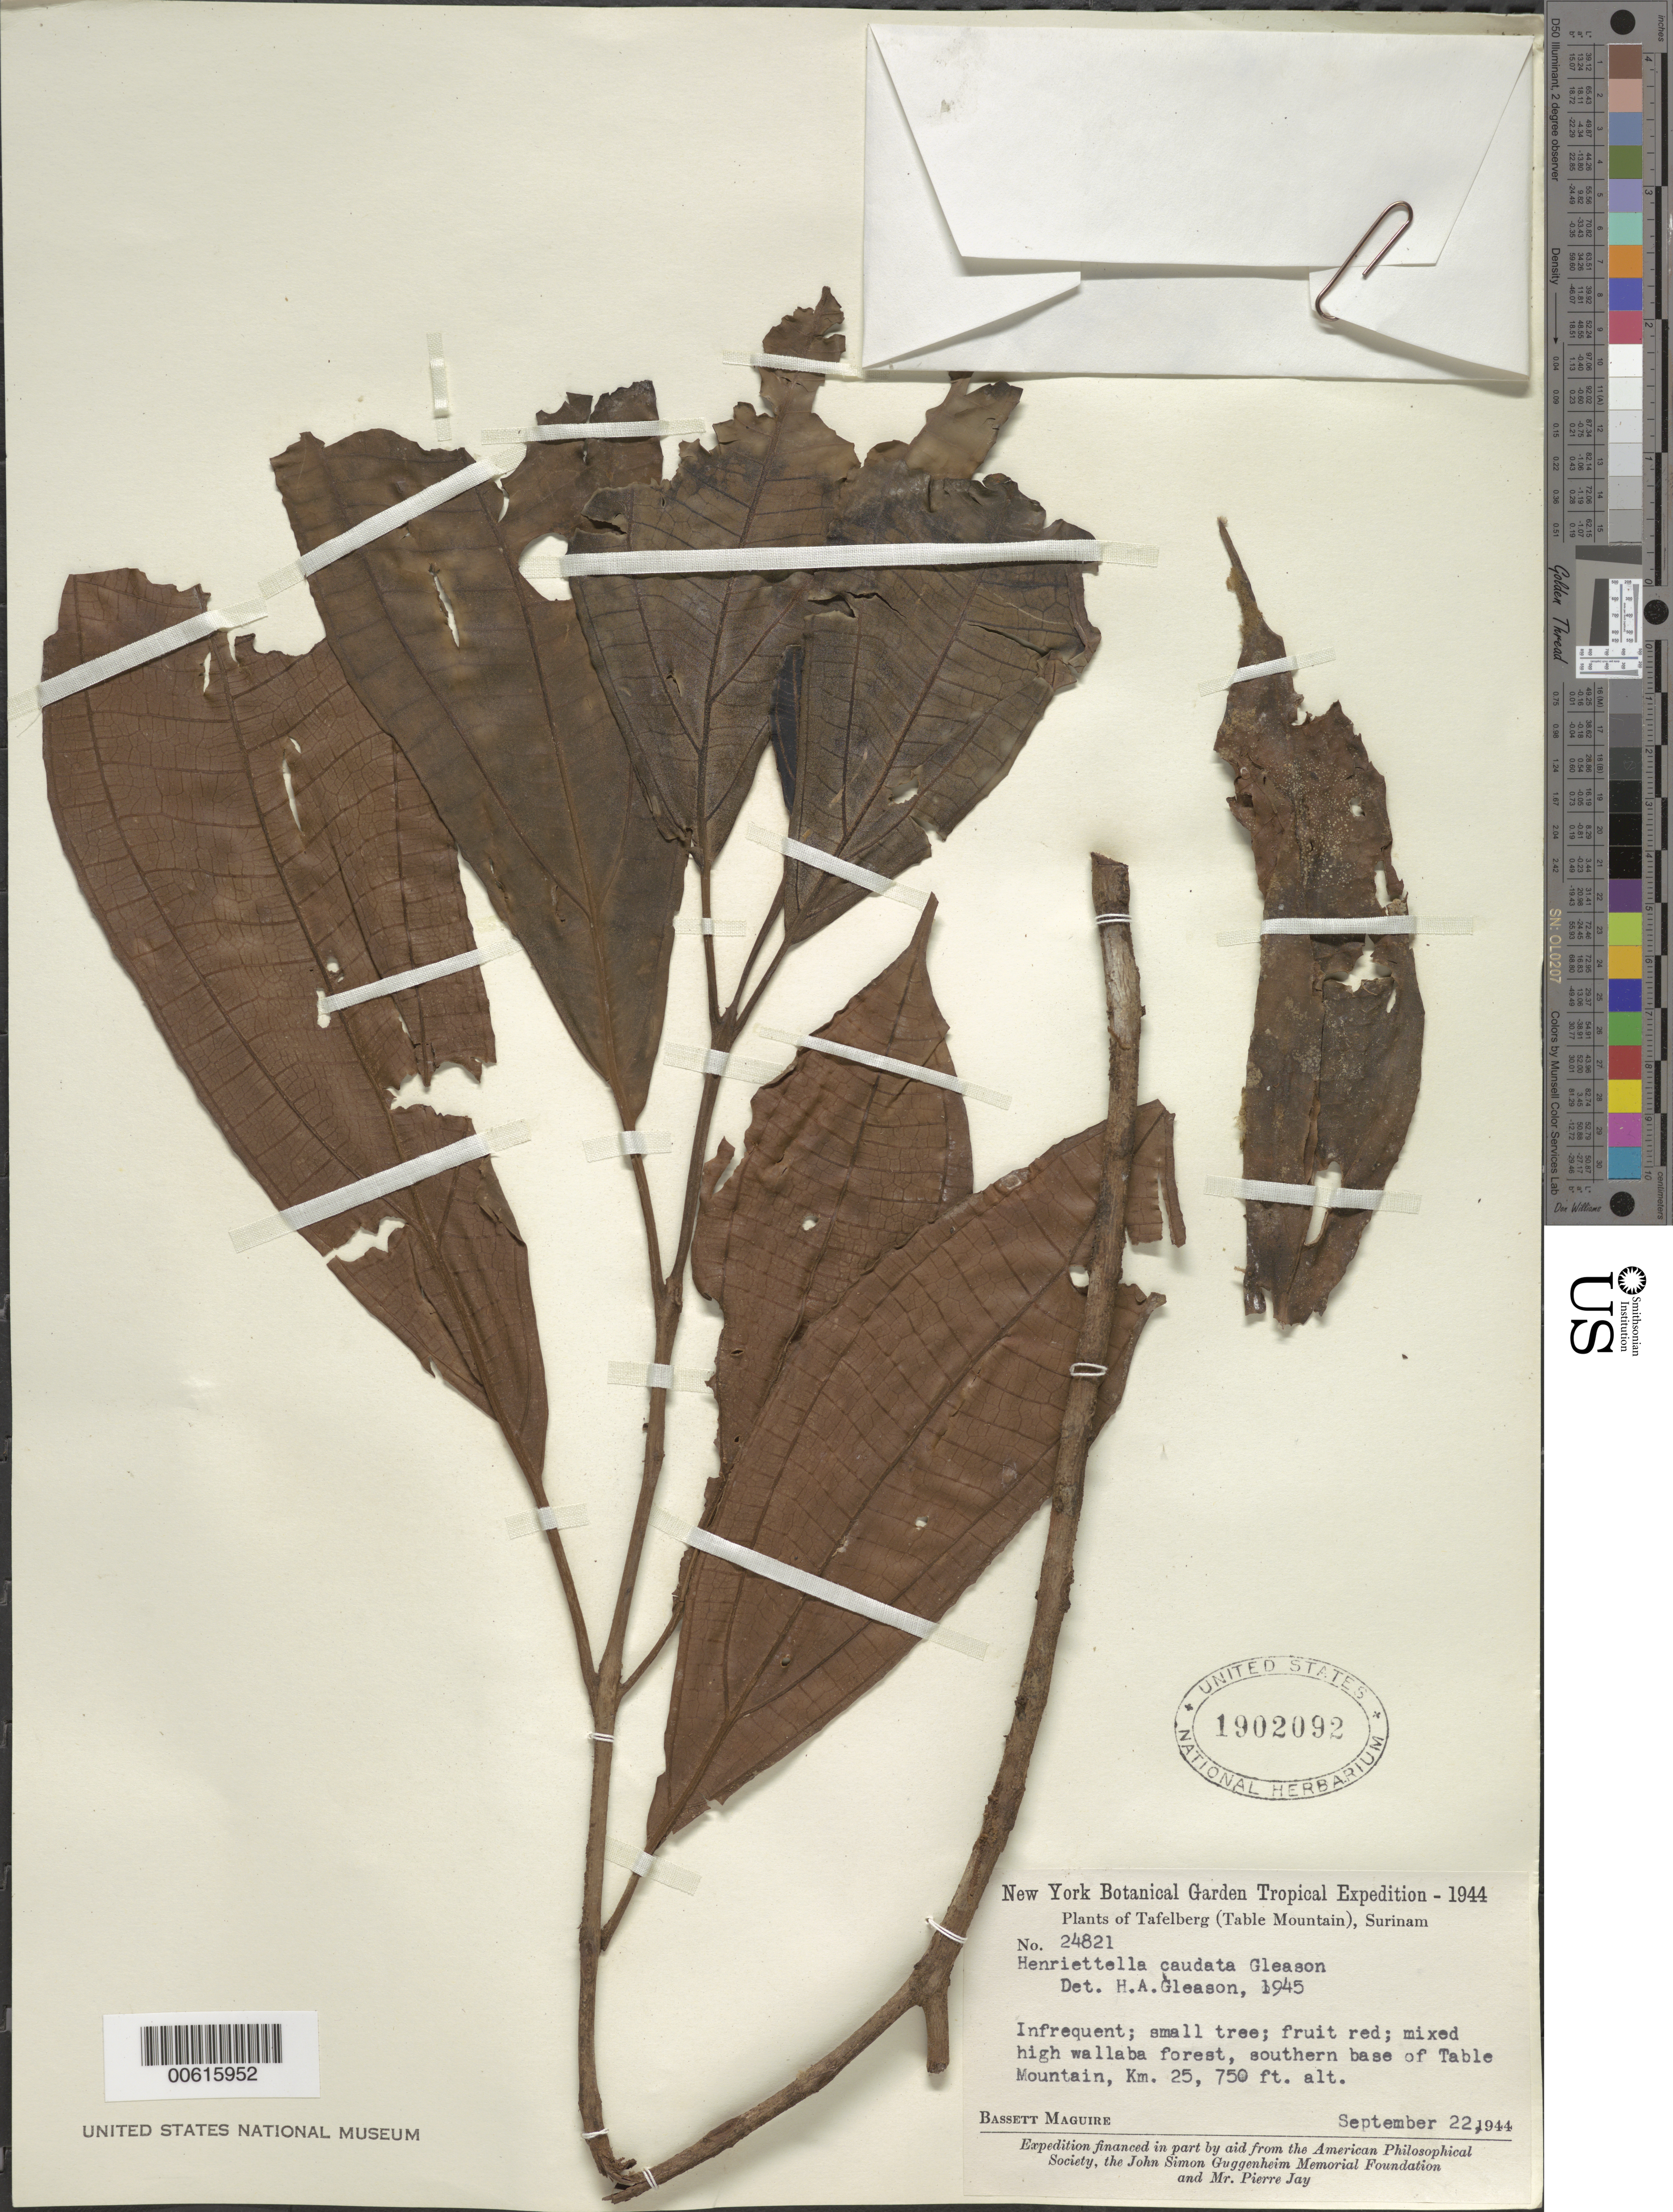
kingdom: Plantae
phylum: Tracheophyta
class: Magnoliopsida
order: Myrtales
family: Melastomataceae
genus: Henriettea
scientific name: Henriettea caudata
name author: (Gleason) Penneys et al.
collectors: B. Maguire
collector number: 24821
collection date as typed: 22-Sep-44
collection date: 1944-09-22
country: Suriname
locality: Tafelberg (Table Mountain), southern base, km 25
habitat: Mixed high wallaba forest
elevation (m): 229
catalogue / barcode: US 1902092